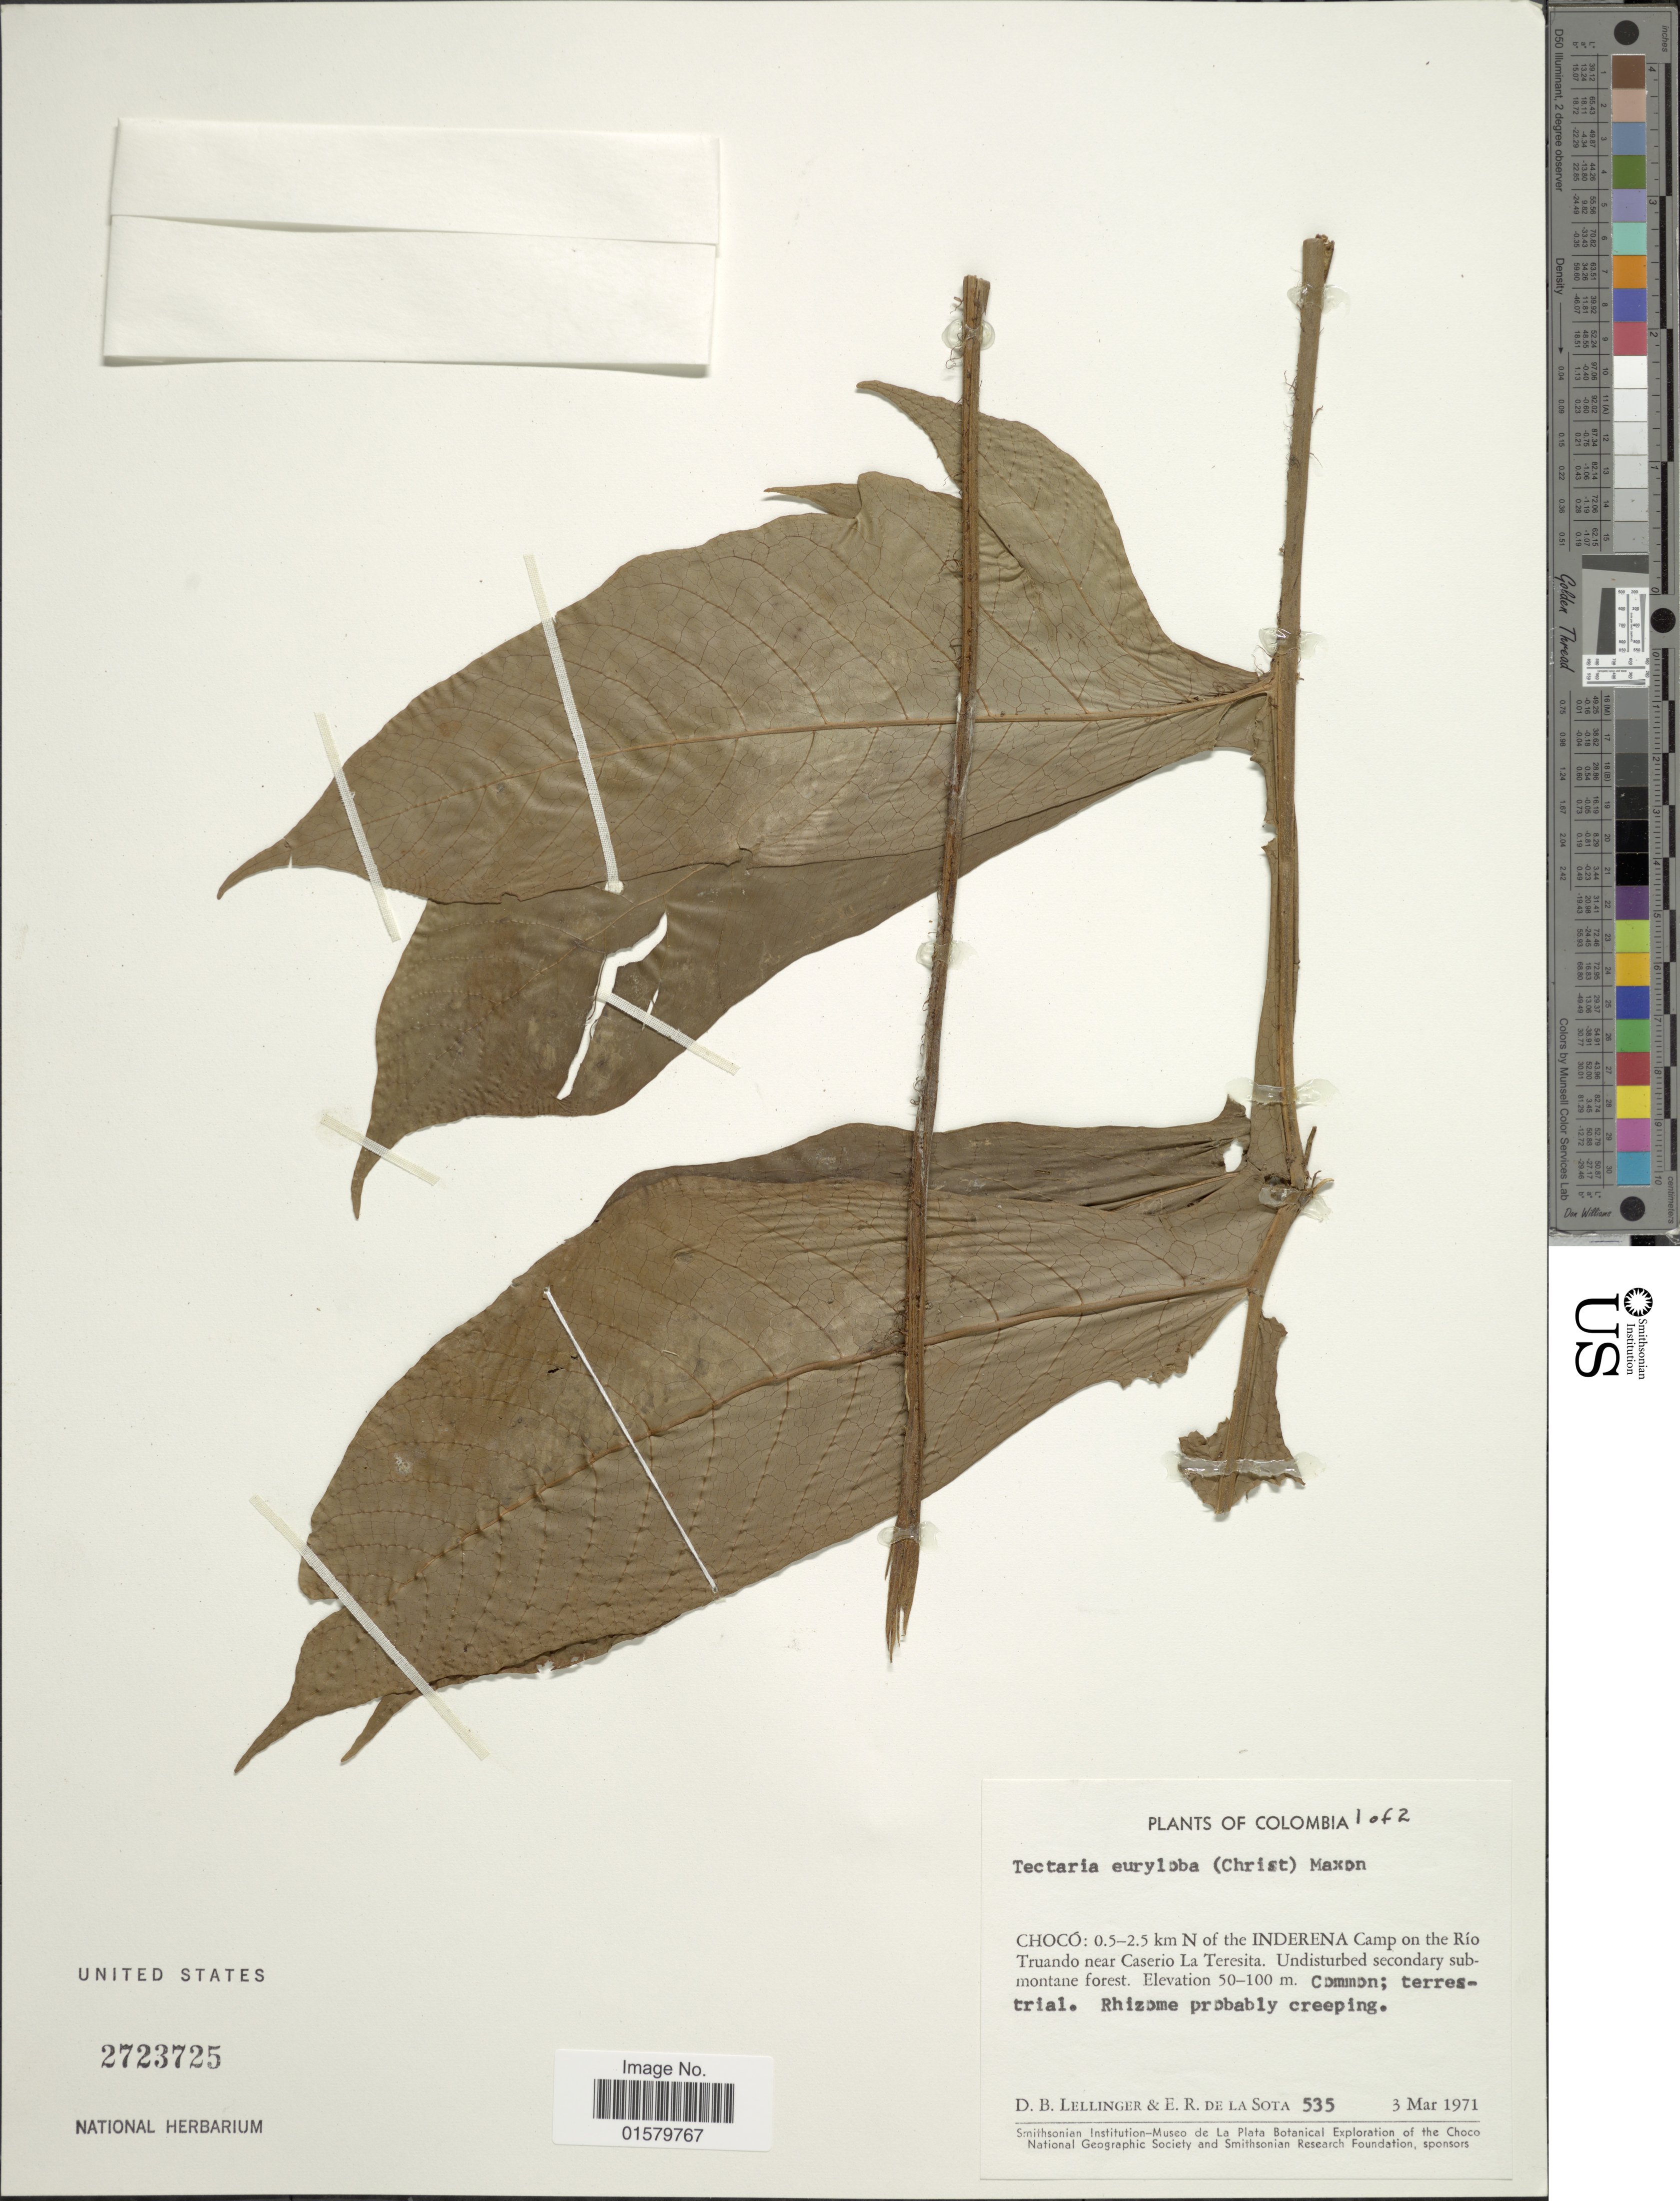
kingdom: Plantae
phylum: Tracheophyta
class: Polypodiopsida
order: Polypodiales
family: Tectariaceae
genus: Tectaria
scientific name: Tectaria nicotianifolia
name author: (Baker) C. Chr.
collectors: D. B. Lellinger & E. R. de la Sota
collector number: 535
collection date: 1971-03-03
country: Colombia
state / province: Chocó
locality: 0.5-2.5 km N of the Inderena Camp on the Rio Truando near Caserio La Teresita. Undisturbed secondary submontane forest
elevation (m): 50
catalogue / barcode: US 2723725